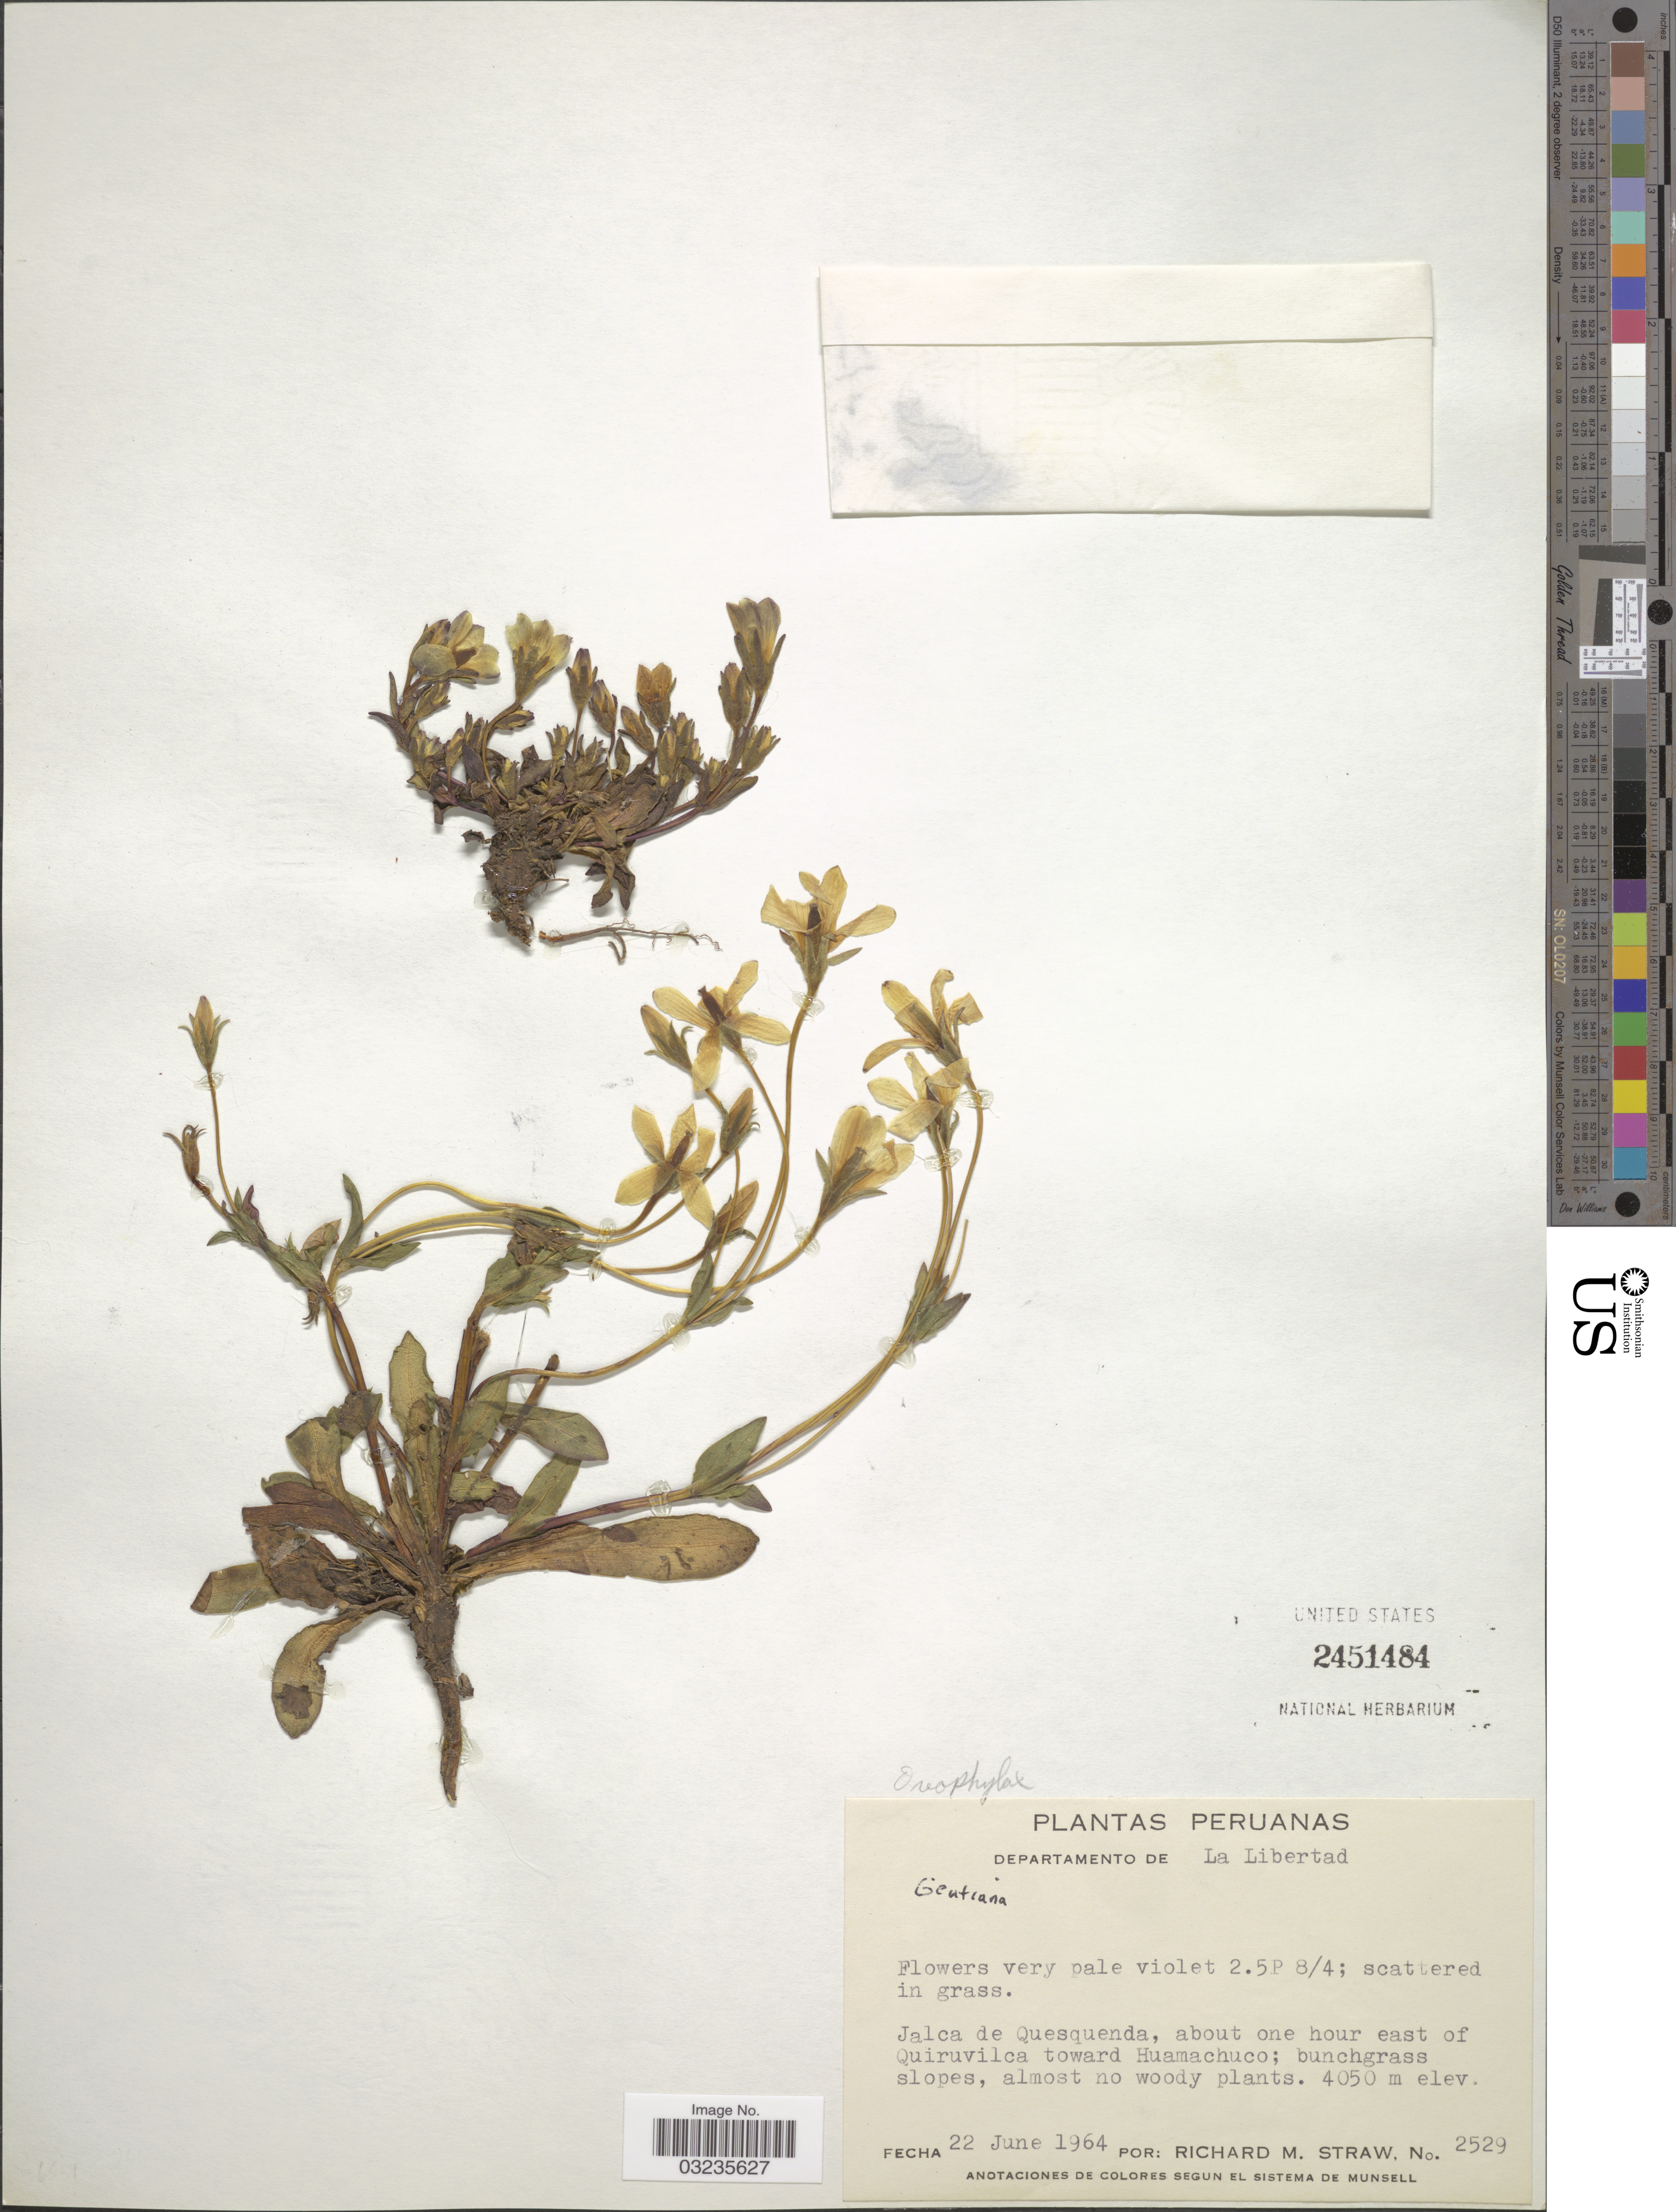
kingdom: Plantae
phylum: Tracheophyta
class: Magnoliopsida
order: Gentianales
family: Gentianaceae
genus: Gentiana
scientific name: Gentiana sp.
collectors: R. M. Straw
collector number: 2529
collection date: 1964-06-22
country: Peru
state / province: La Libertad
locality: Departamento de La Libertad. Jalca de Quesquenda, about one hour east of Quiruvilca toward Huamachuco.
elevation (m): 4050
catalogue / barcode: US 2451484